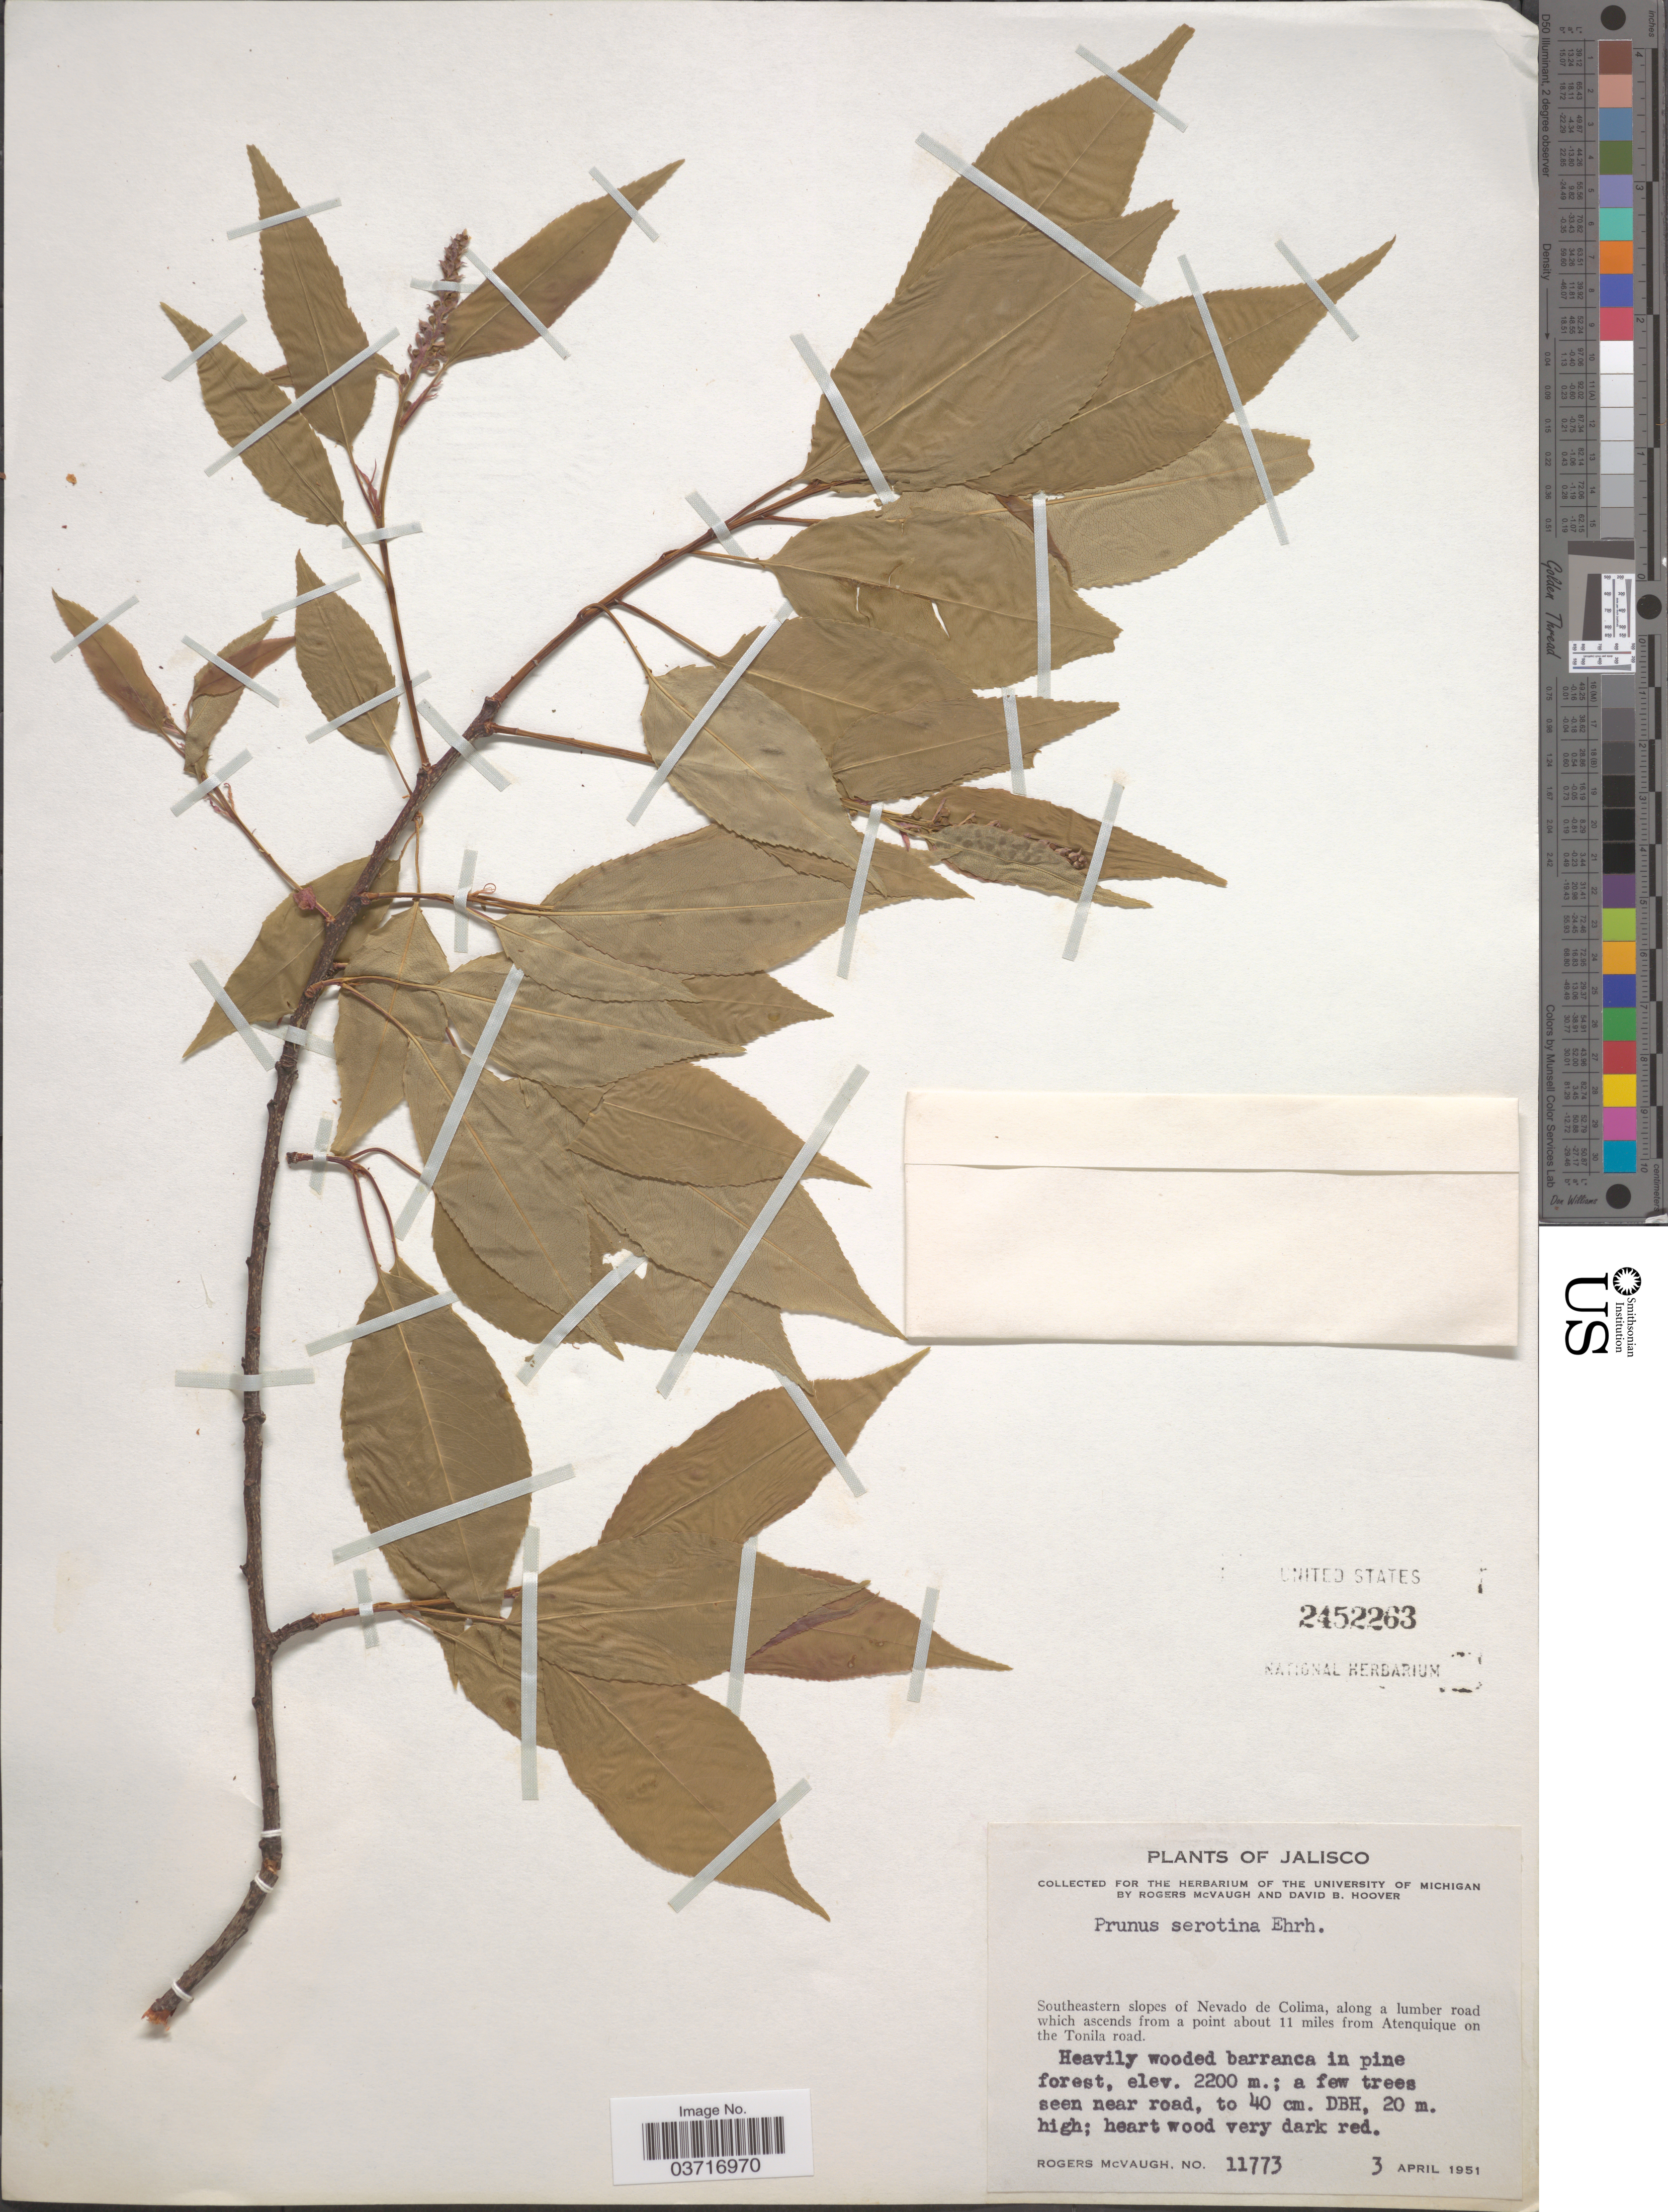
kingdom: Plantae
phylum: Tracheophyta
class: Magnoliopsida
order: Rosales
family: Rosaceae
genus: Prunus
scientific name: Prunus serotina subsp. serotina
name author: Ehrh.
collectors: R. McVaugh & D. B. Hoover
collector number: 11773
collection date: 1951-04-03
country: Mexico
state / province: Jalisco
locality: Southeastern slopes of Nevado de Colima, along a lumber road which ascends from a point about 11 miles from Atenquique on the Tonila road.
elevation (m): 2200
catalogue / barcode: US 2452263